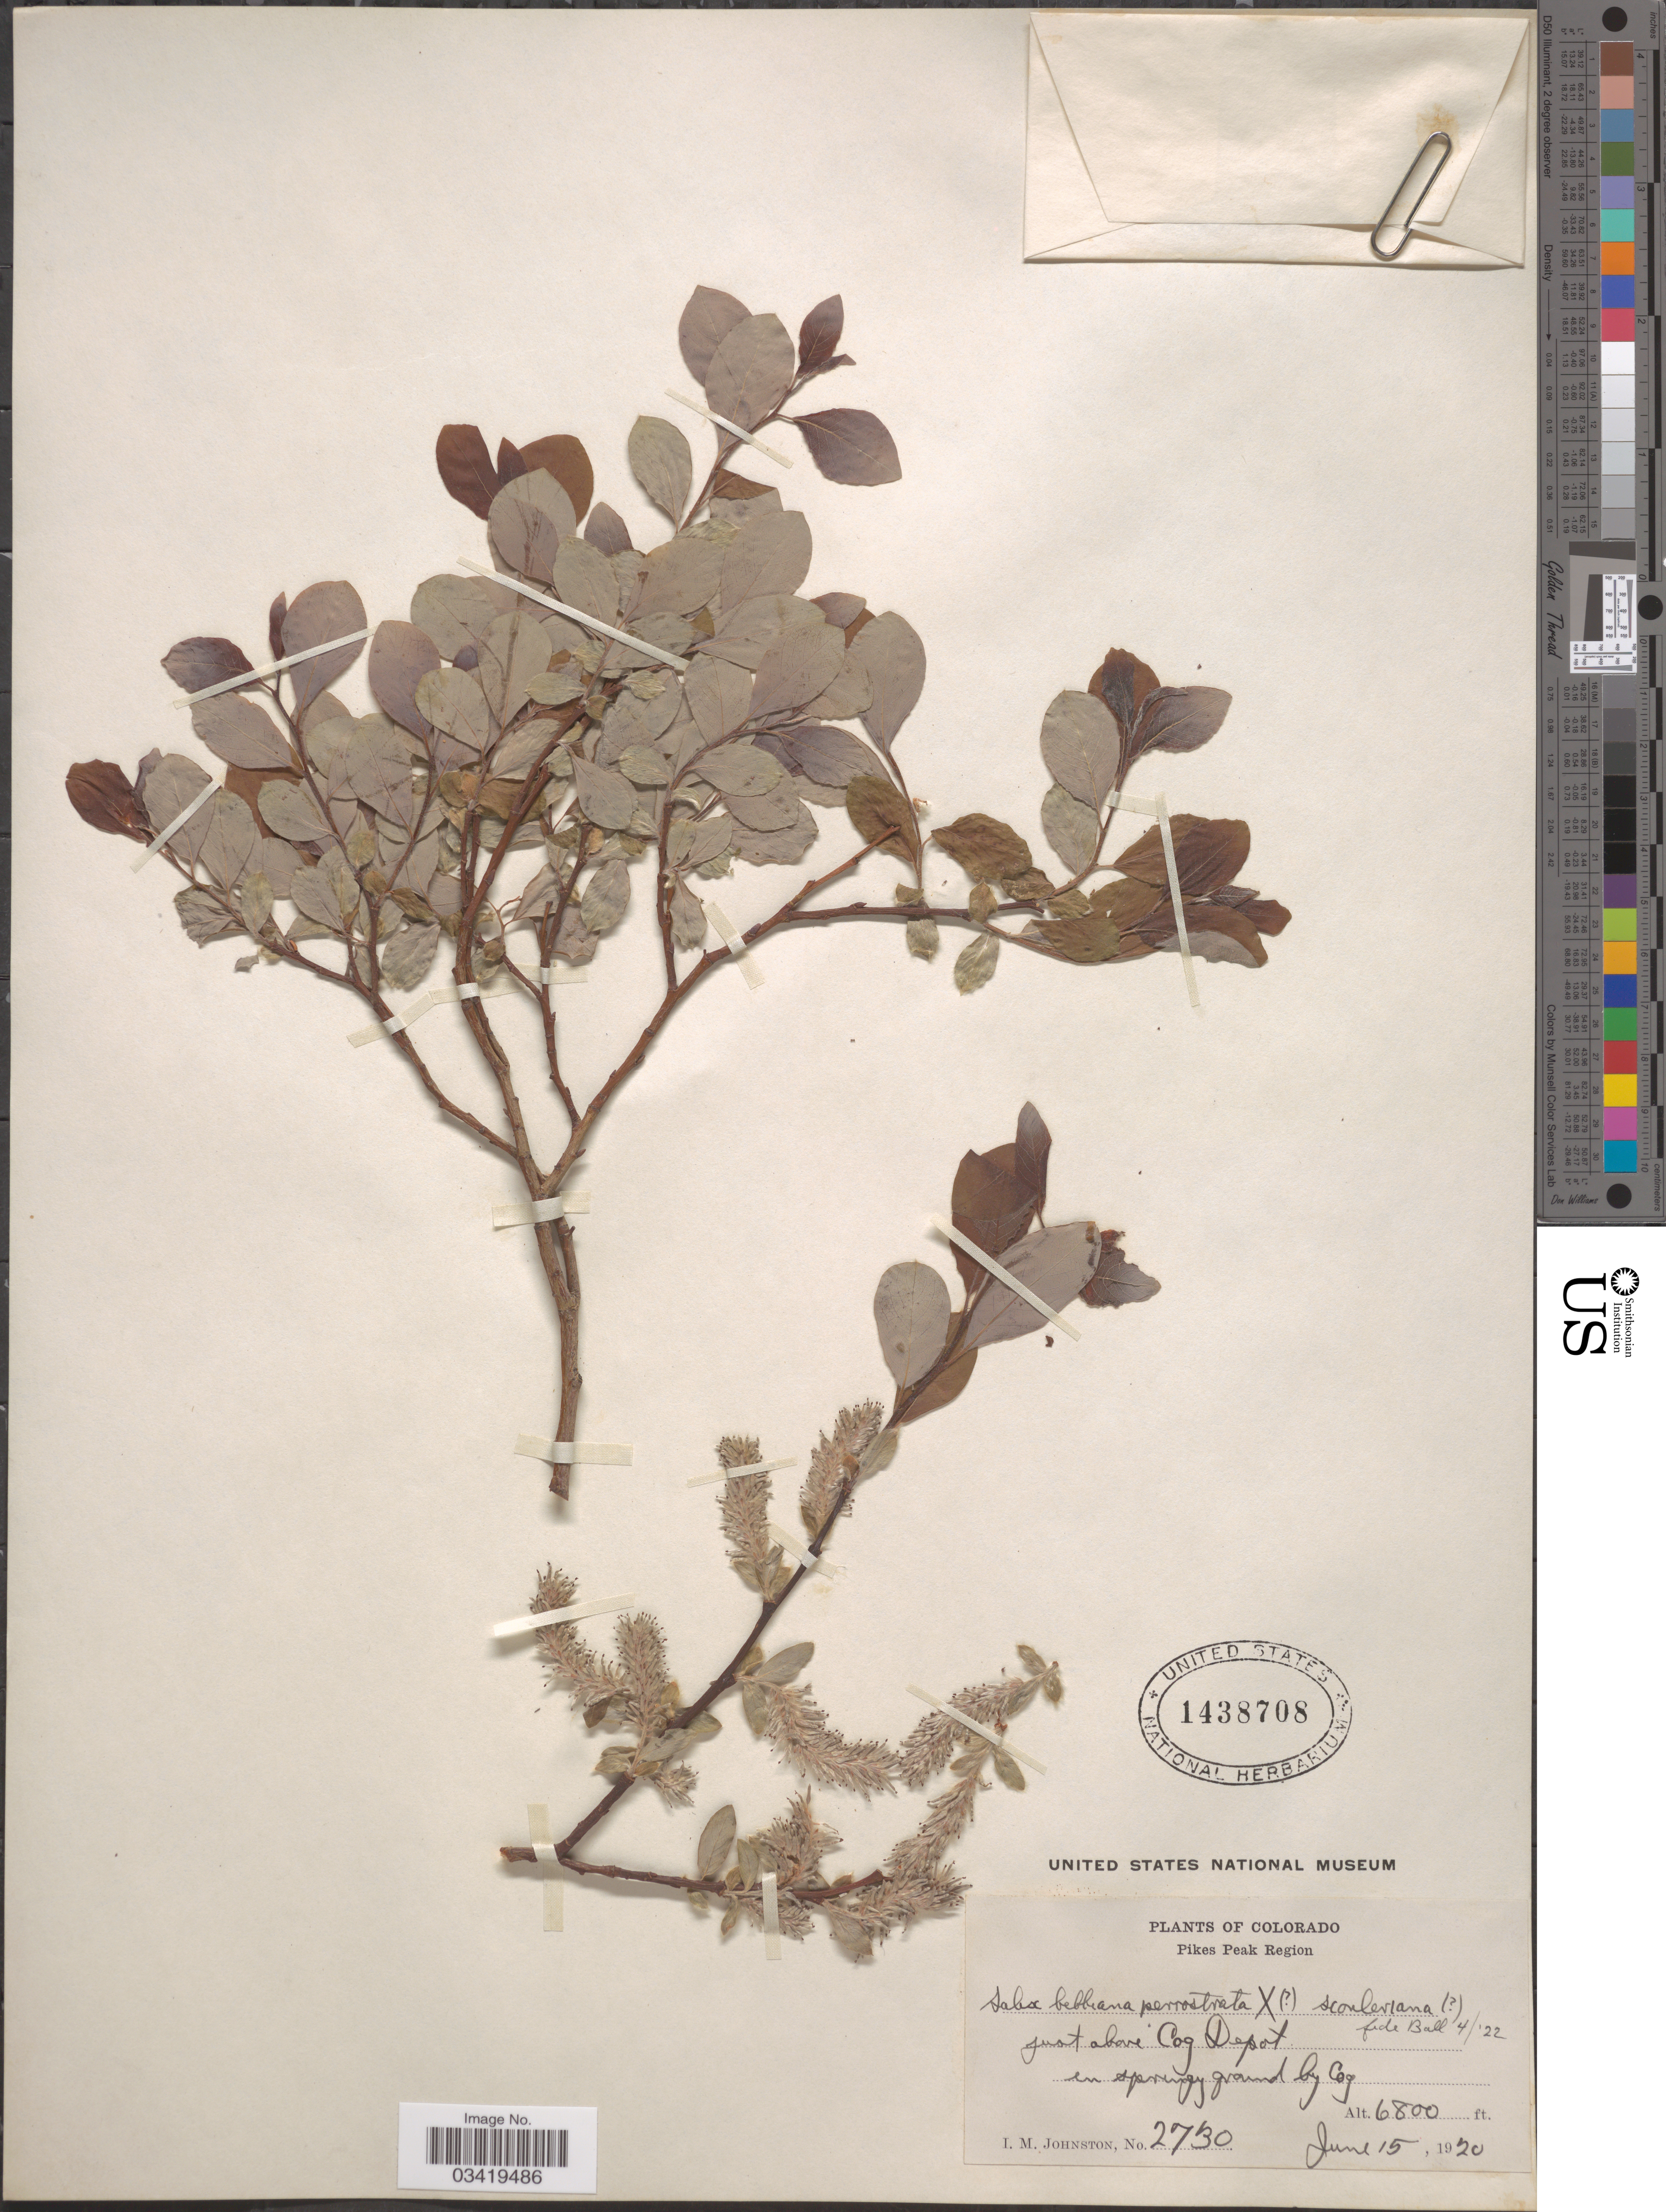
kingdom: Plantae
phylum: Tracheophyta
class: Magnoliopsida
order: Malpighiales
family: Salicaceae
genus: Salix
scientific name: Salix bebbiana var. perrostrata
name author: Sarg.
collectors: I.M. Johnston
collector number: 2730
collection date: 1920-06-15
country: United States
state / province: Colorado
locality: Pikes Peak Region. Just above Cog Depot in springy ground by Cog.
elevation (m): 2073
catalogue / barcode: US 1438708